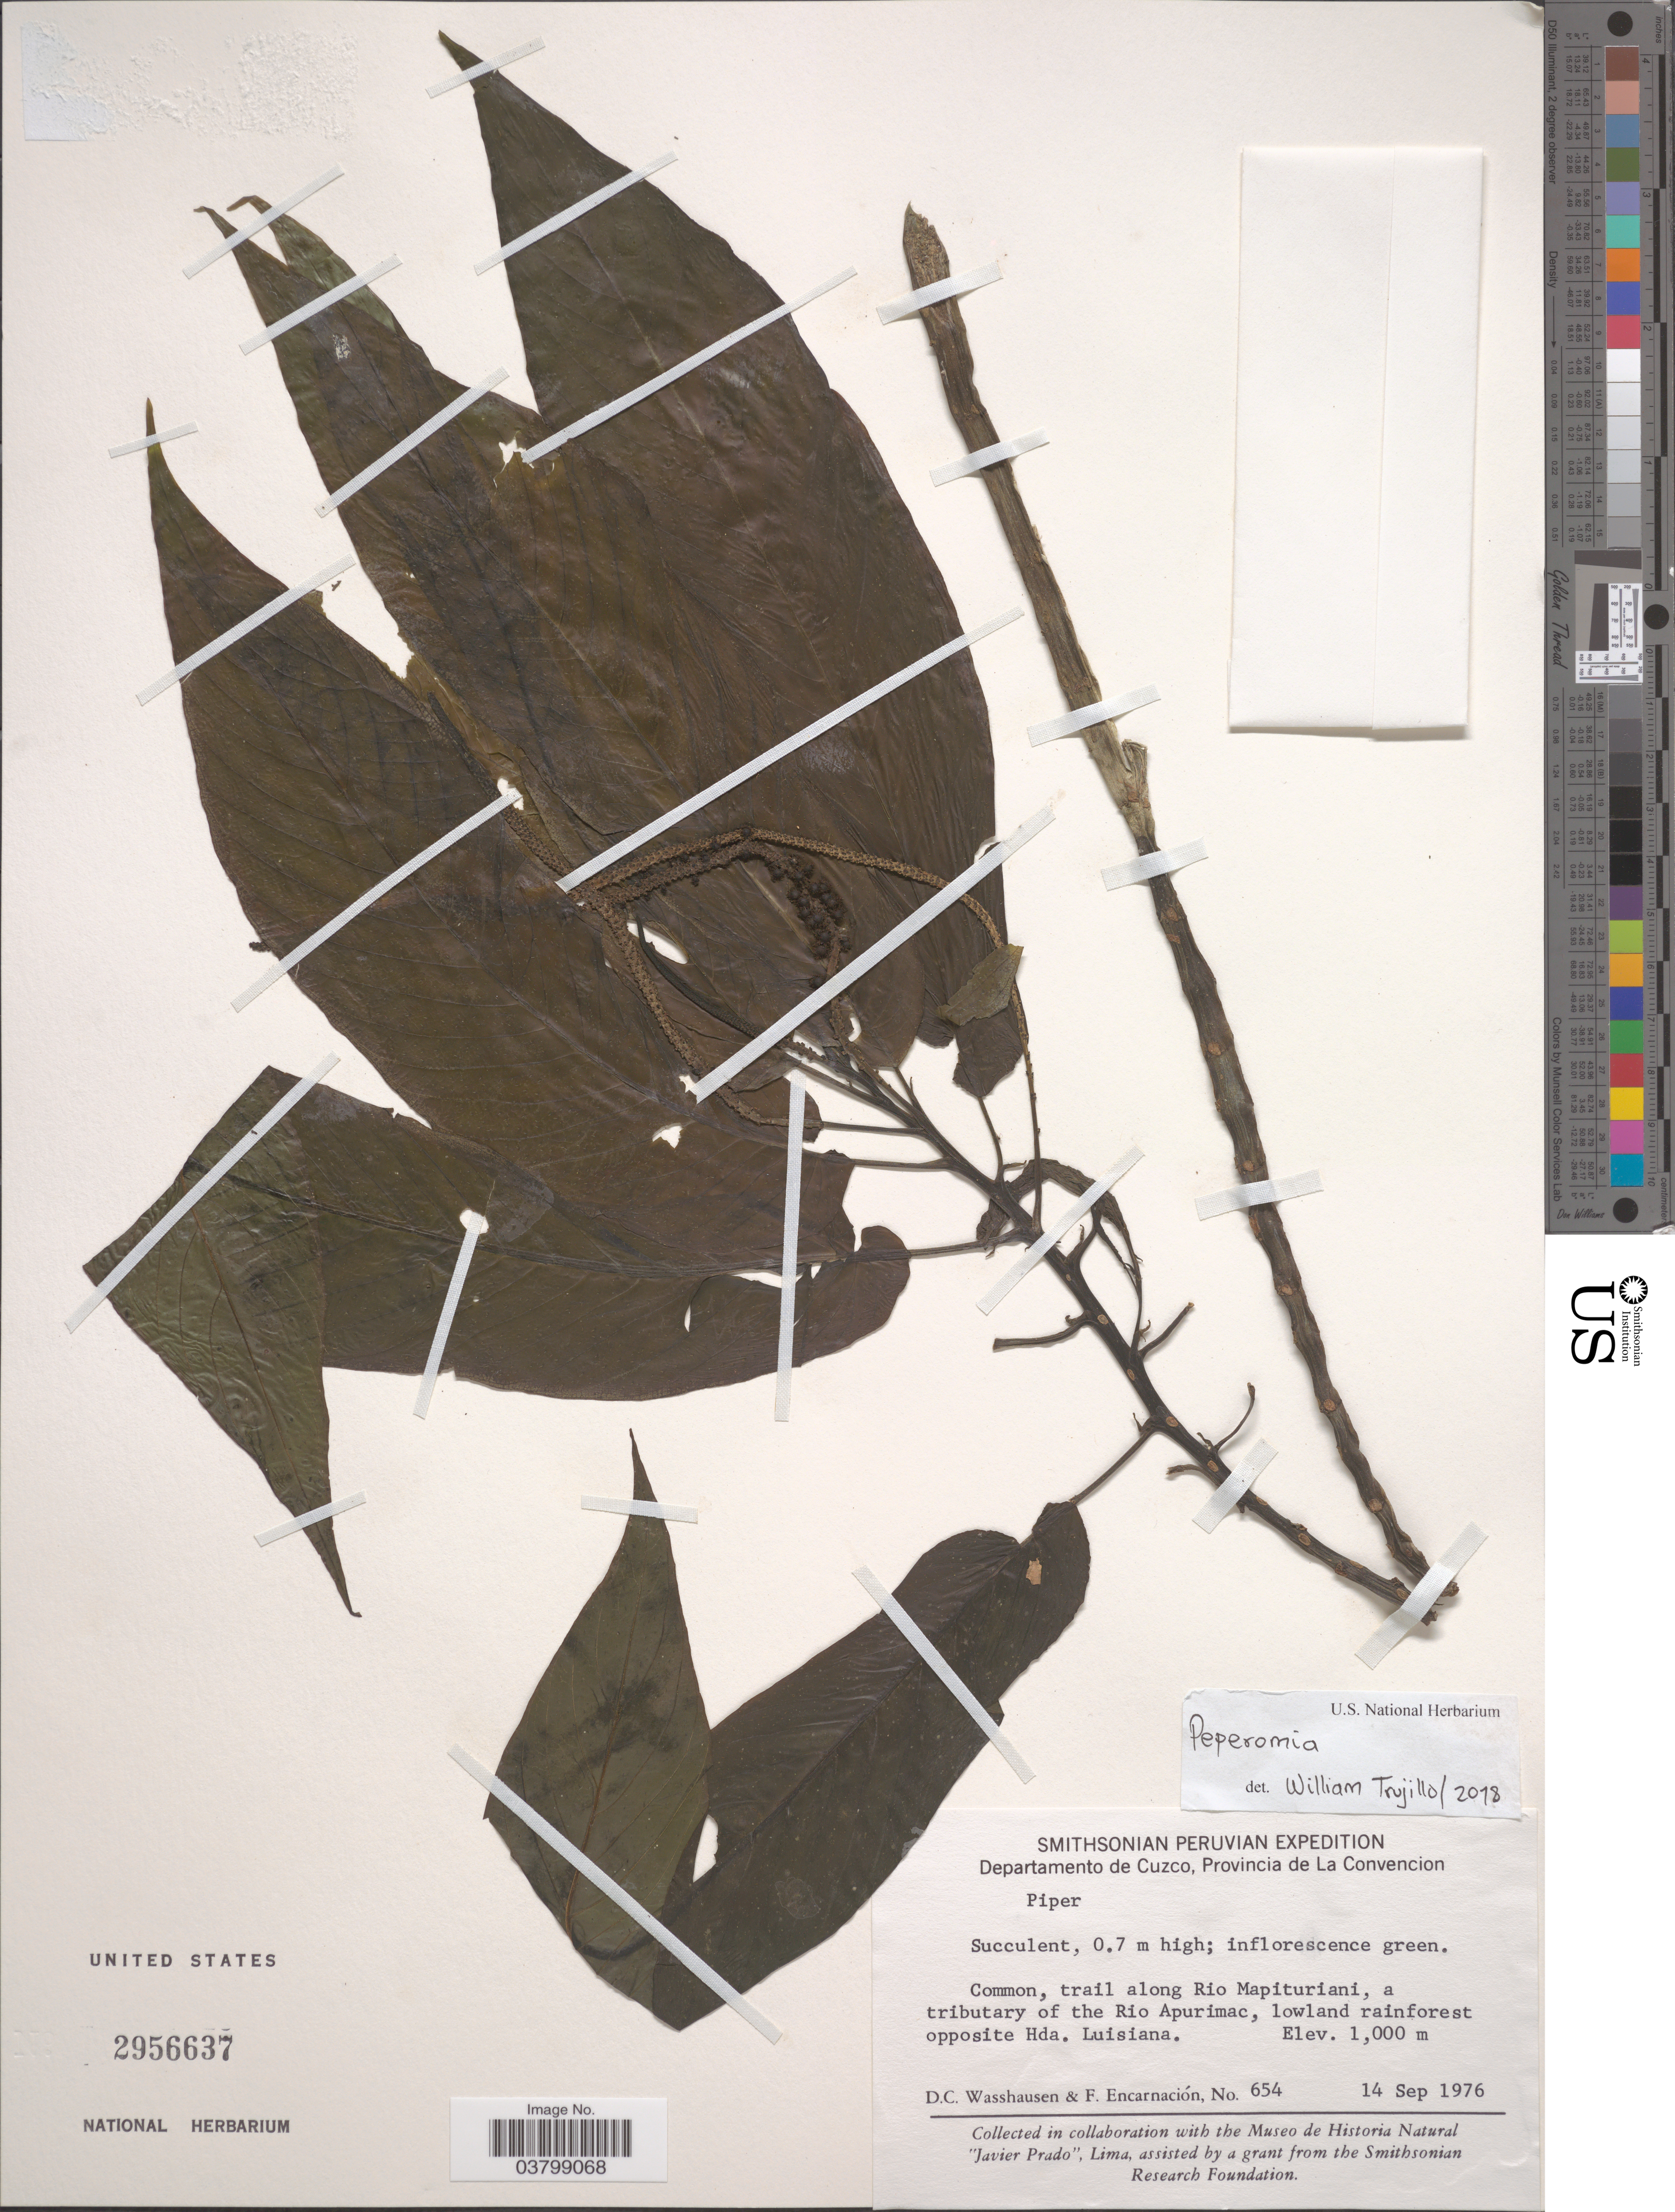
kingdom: Plantae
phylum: Tracheophyta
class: Magnoliopsida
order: Piperales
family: Piperaceae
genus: Peperomia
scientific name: Peperomia pilosa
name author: Ruiz & Pav.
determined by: Jiménez, José Estaban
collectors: D. C. Wasshausen & F. Encarnación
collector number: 654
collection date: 1976-09-14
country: Peru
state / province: Cusco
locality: Departamento de Cuzco, Provincia de La Convencion. Trail along Rio Mapituriani, a tributary of the Rio Apurimac, lowland rainforest opposite Hda. Luisiana.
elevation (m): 1000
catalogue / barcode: US 2956637